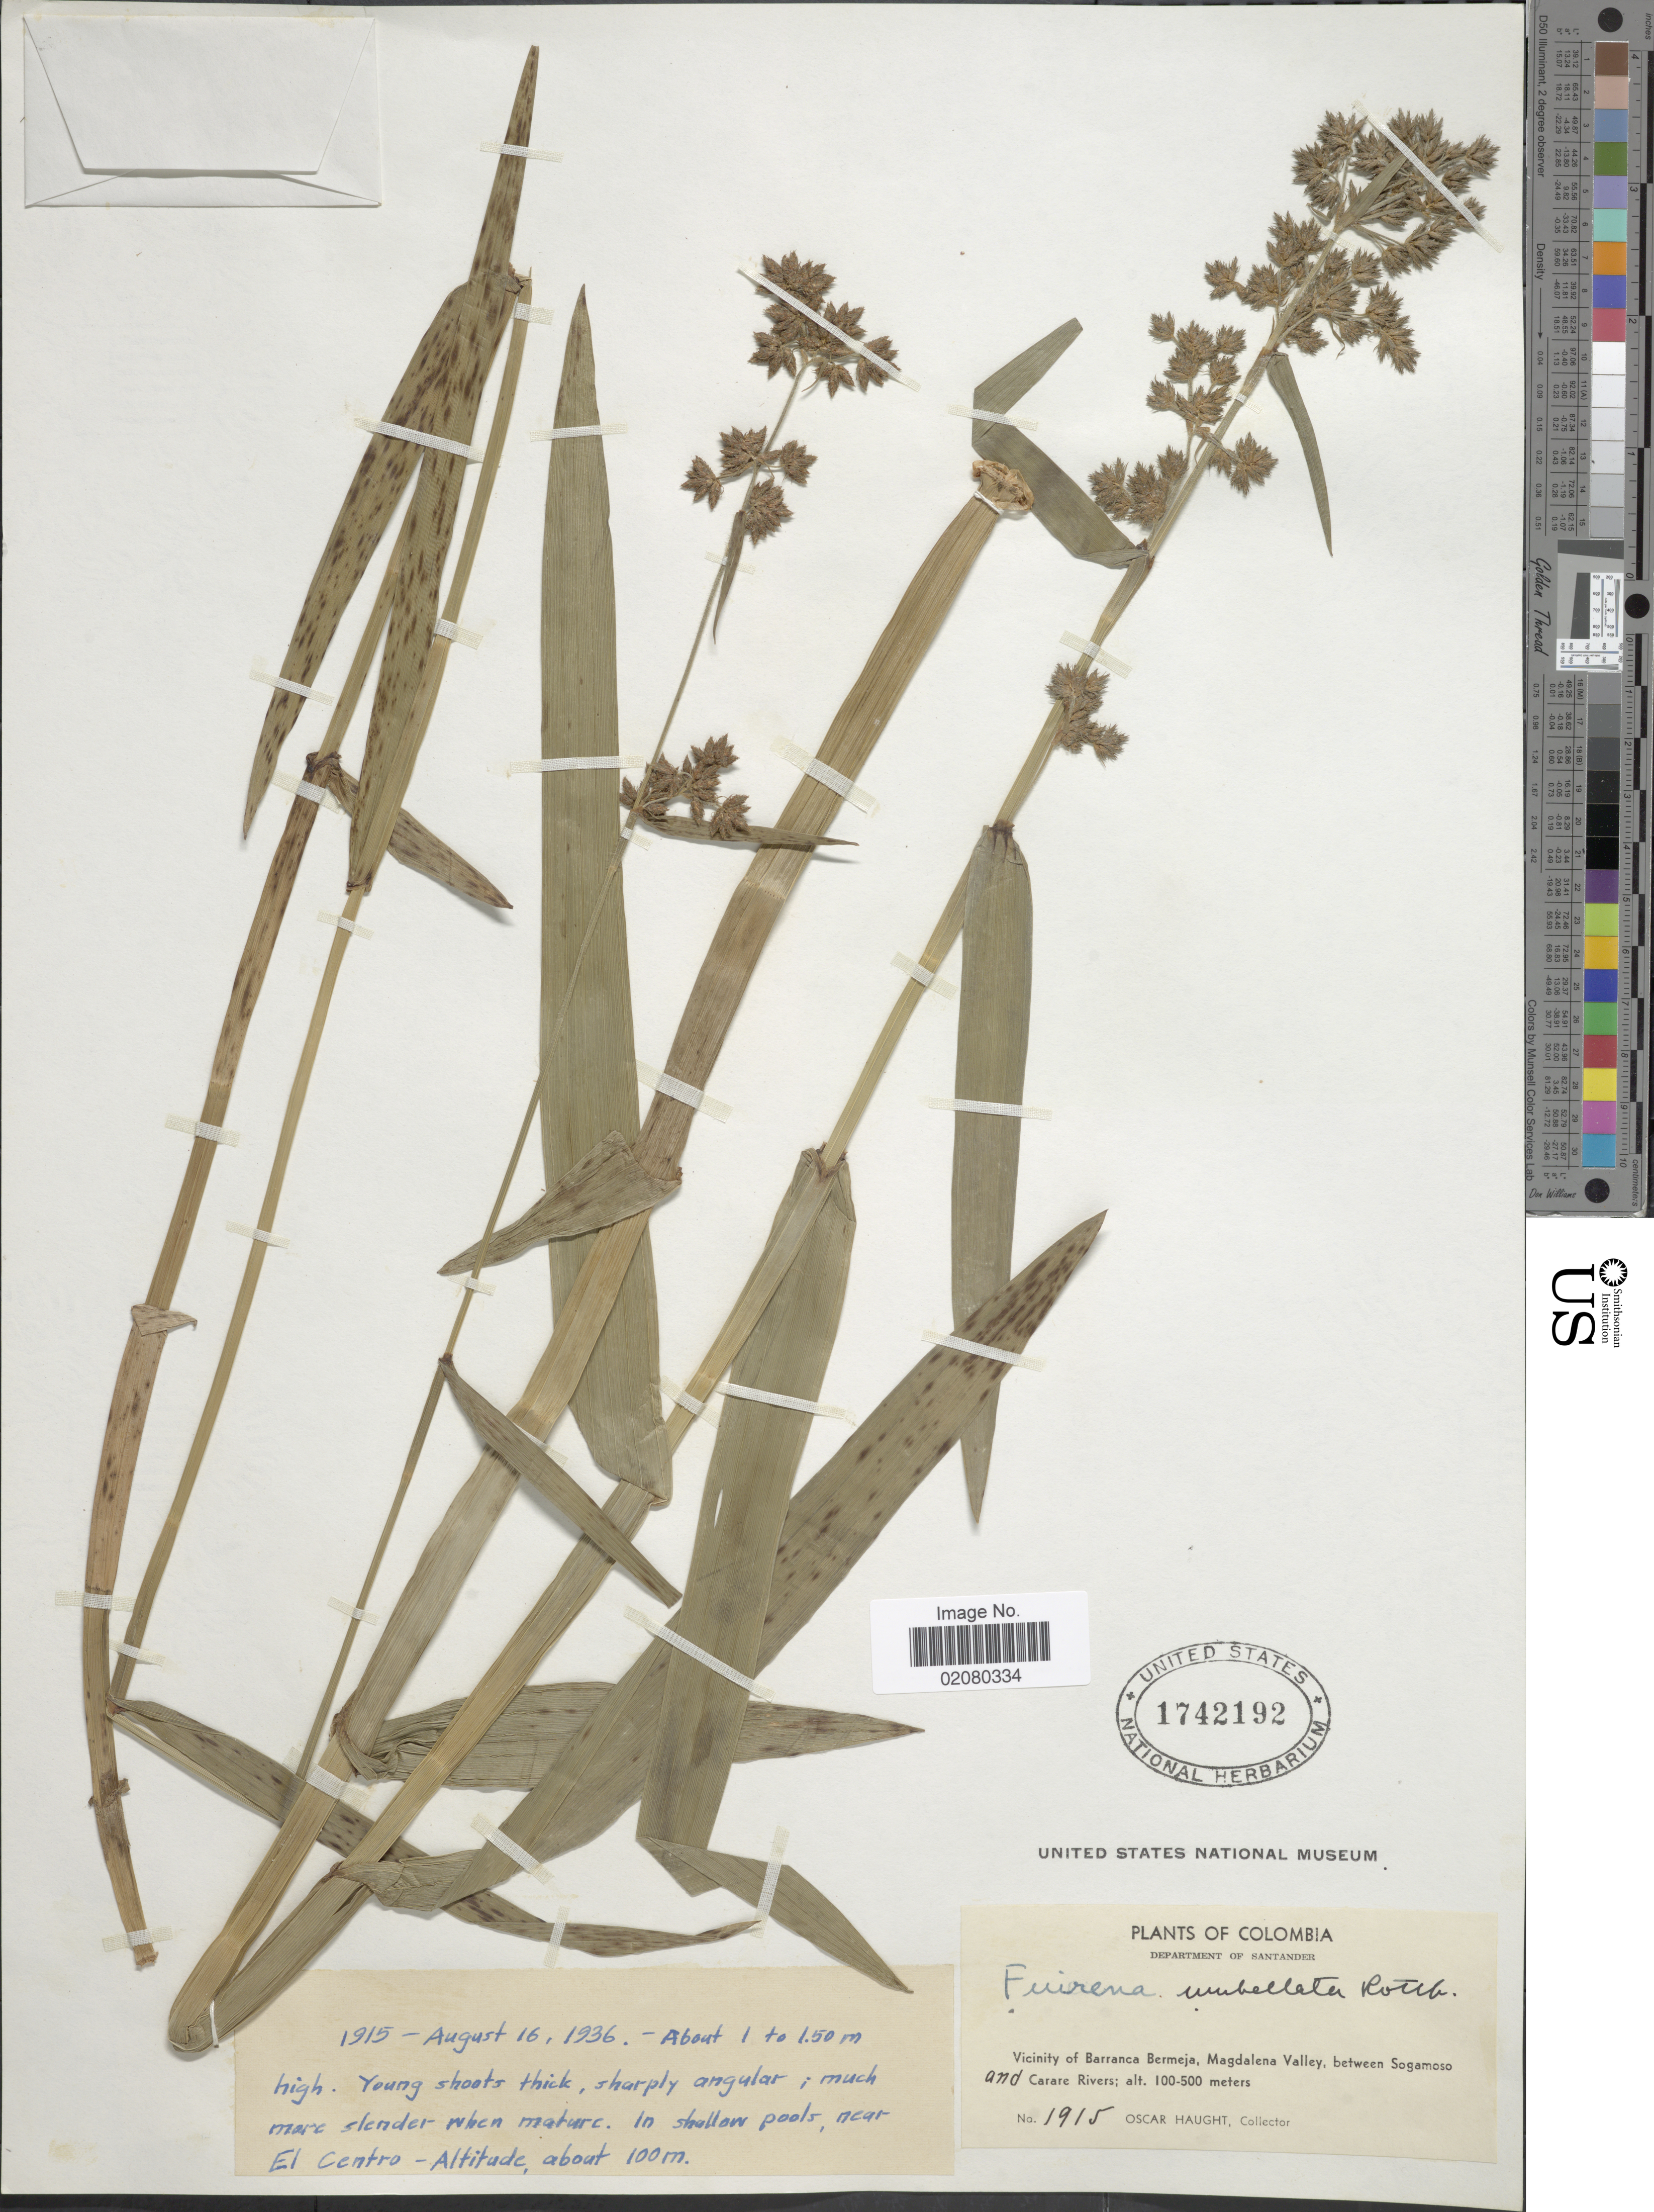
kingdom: Plantae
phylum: Tracheophyta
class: Liliopsida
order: Poales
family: Cyperaceae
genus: Fuirena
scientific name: Fuirena umbellata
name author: Rottb.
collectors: O. L. Haught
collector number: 1915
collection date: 1936-08-16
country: Colombia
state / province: Santander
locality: Department of Santander. Vicinity of Barranca Magdalena Valley, between Sogamoso and Carare Rivers, near El Centro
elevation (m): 100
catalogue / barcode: US 1742192